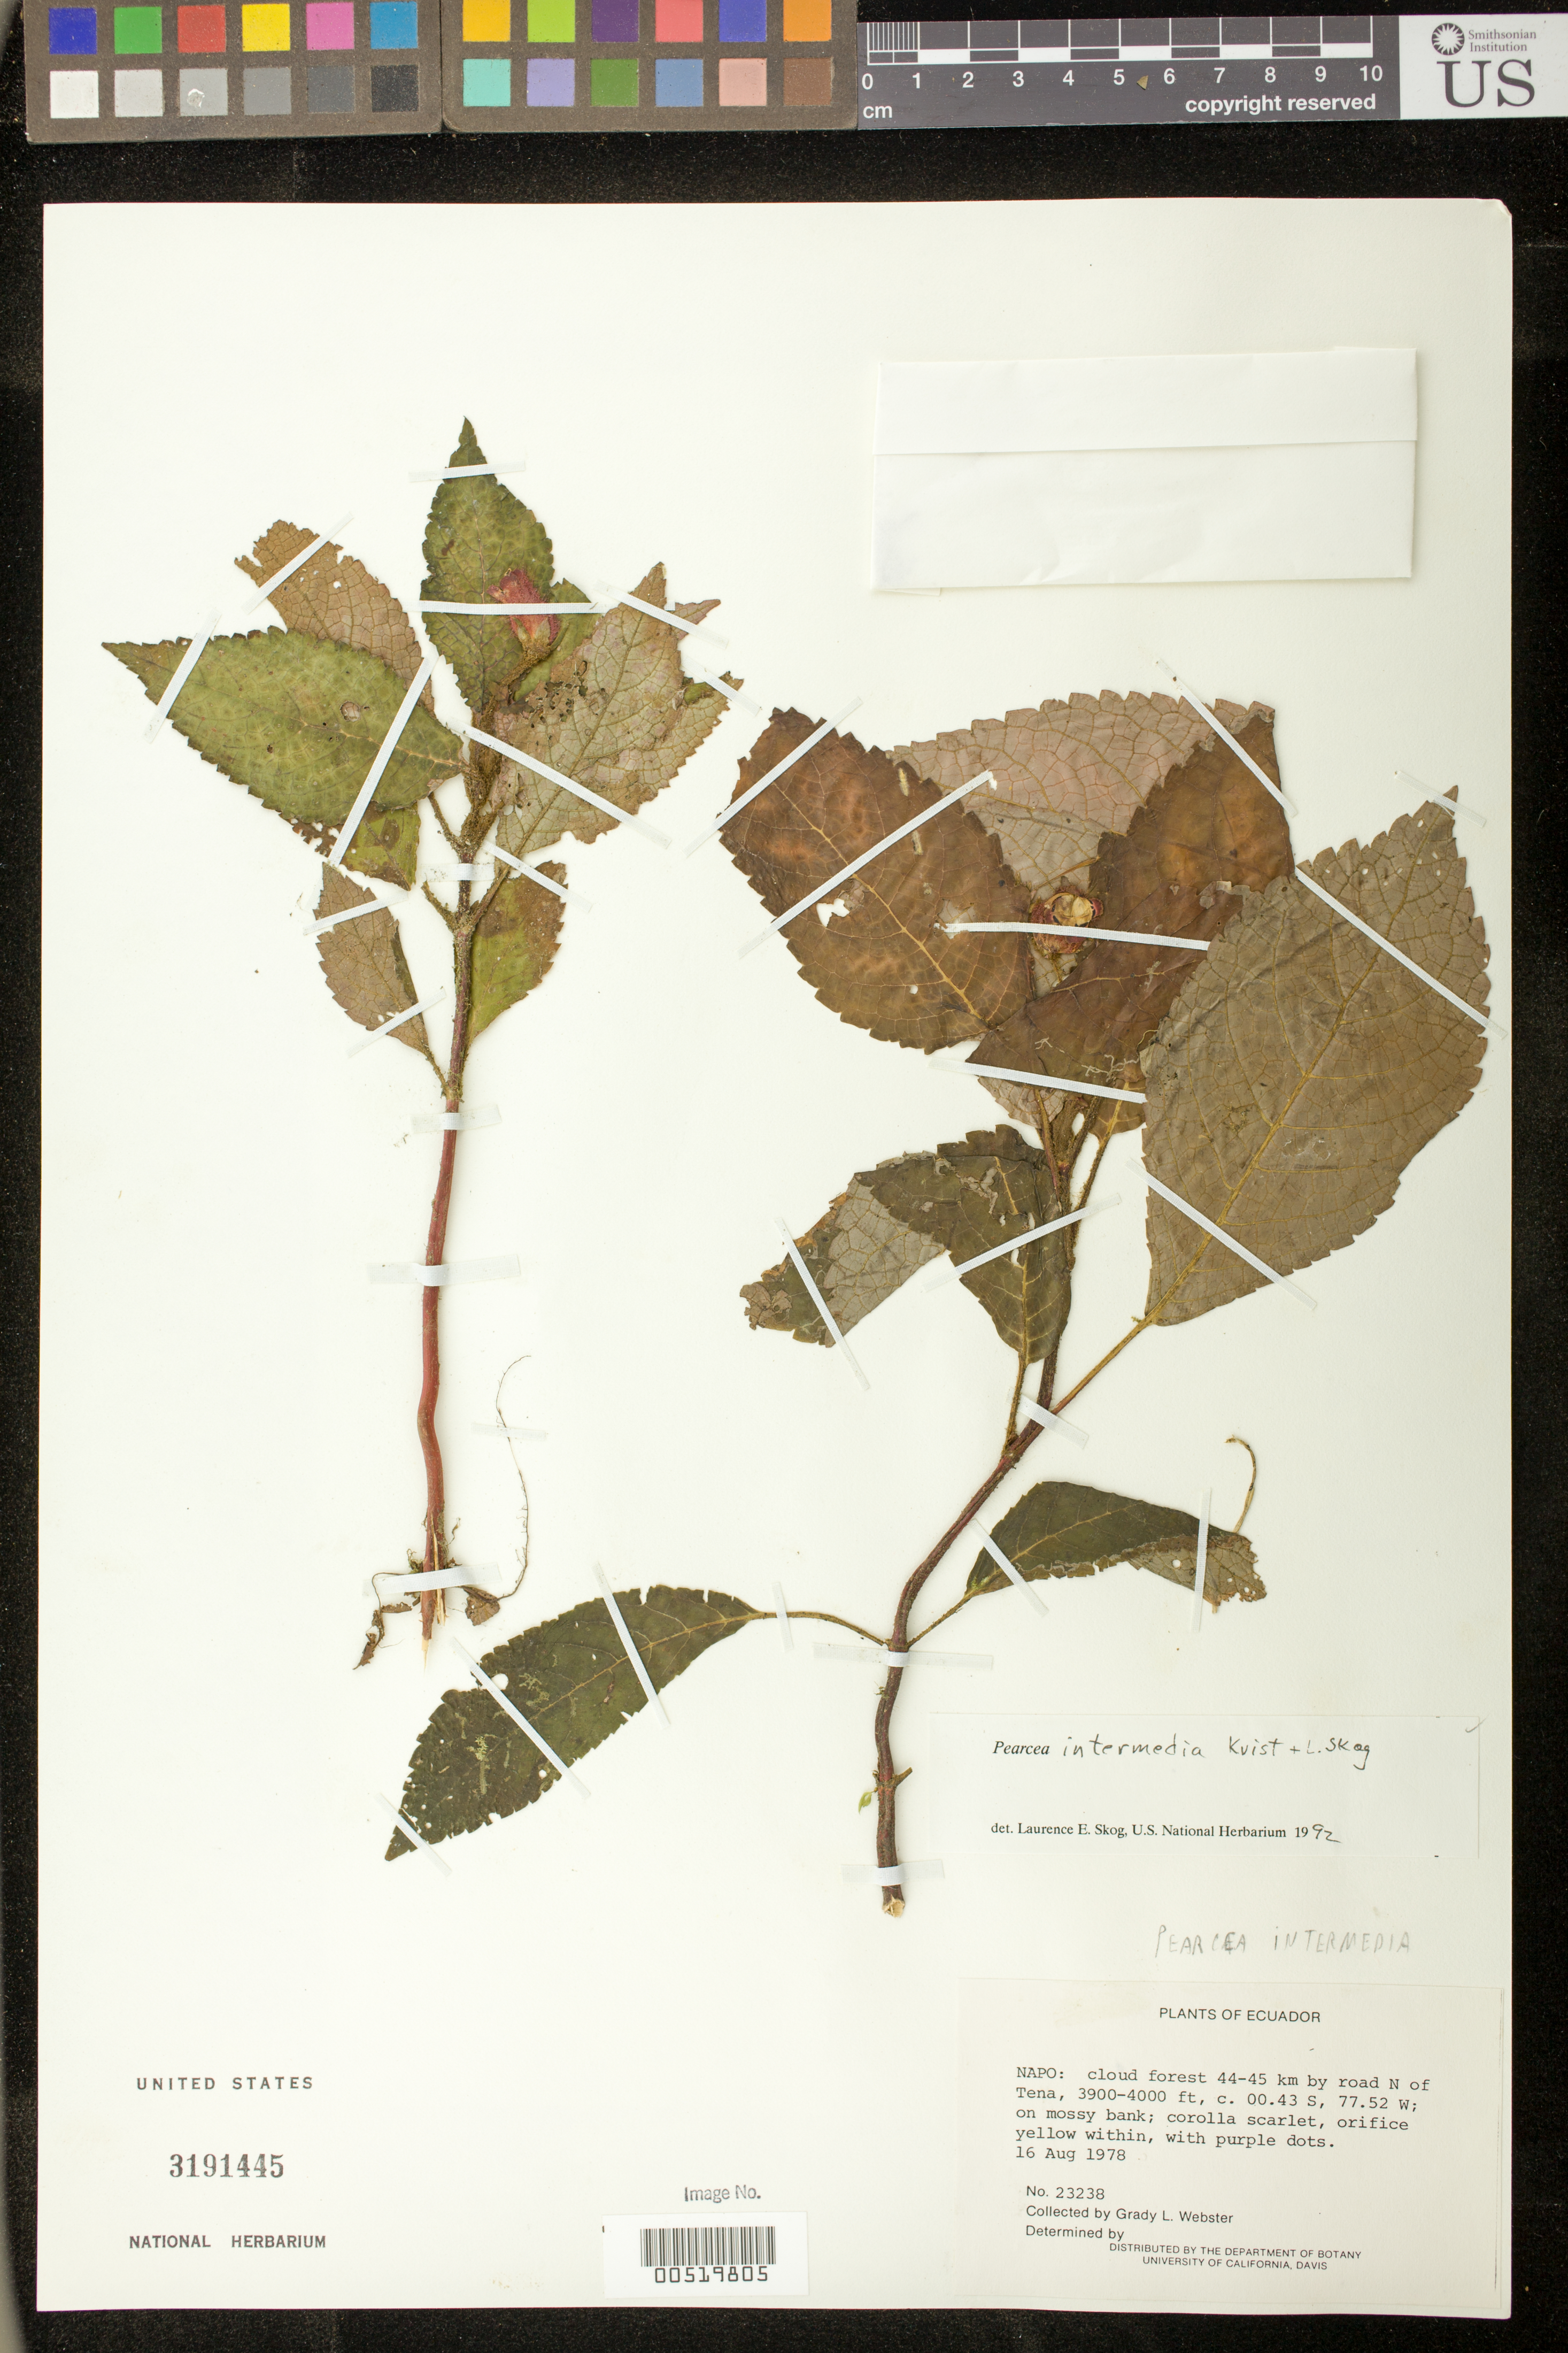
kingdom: Plantae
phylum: Tracheophyta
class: Magnoliopsida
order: Lamiales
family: Gesneriaceae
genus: Pearcea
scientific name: Pearcea intermedia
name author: L.P. Kvist & L.E. Skog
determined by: Skog, Laurence E.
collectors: G. L. Webster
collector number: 23238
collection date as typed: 16 Aug 1978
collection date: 1978-08-16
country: Ecuador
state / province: Napo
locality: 44-45 km by road N of Tena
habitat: Cloud forest, on mossy bank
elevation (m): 1189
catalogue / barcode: US 3191445